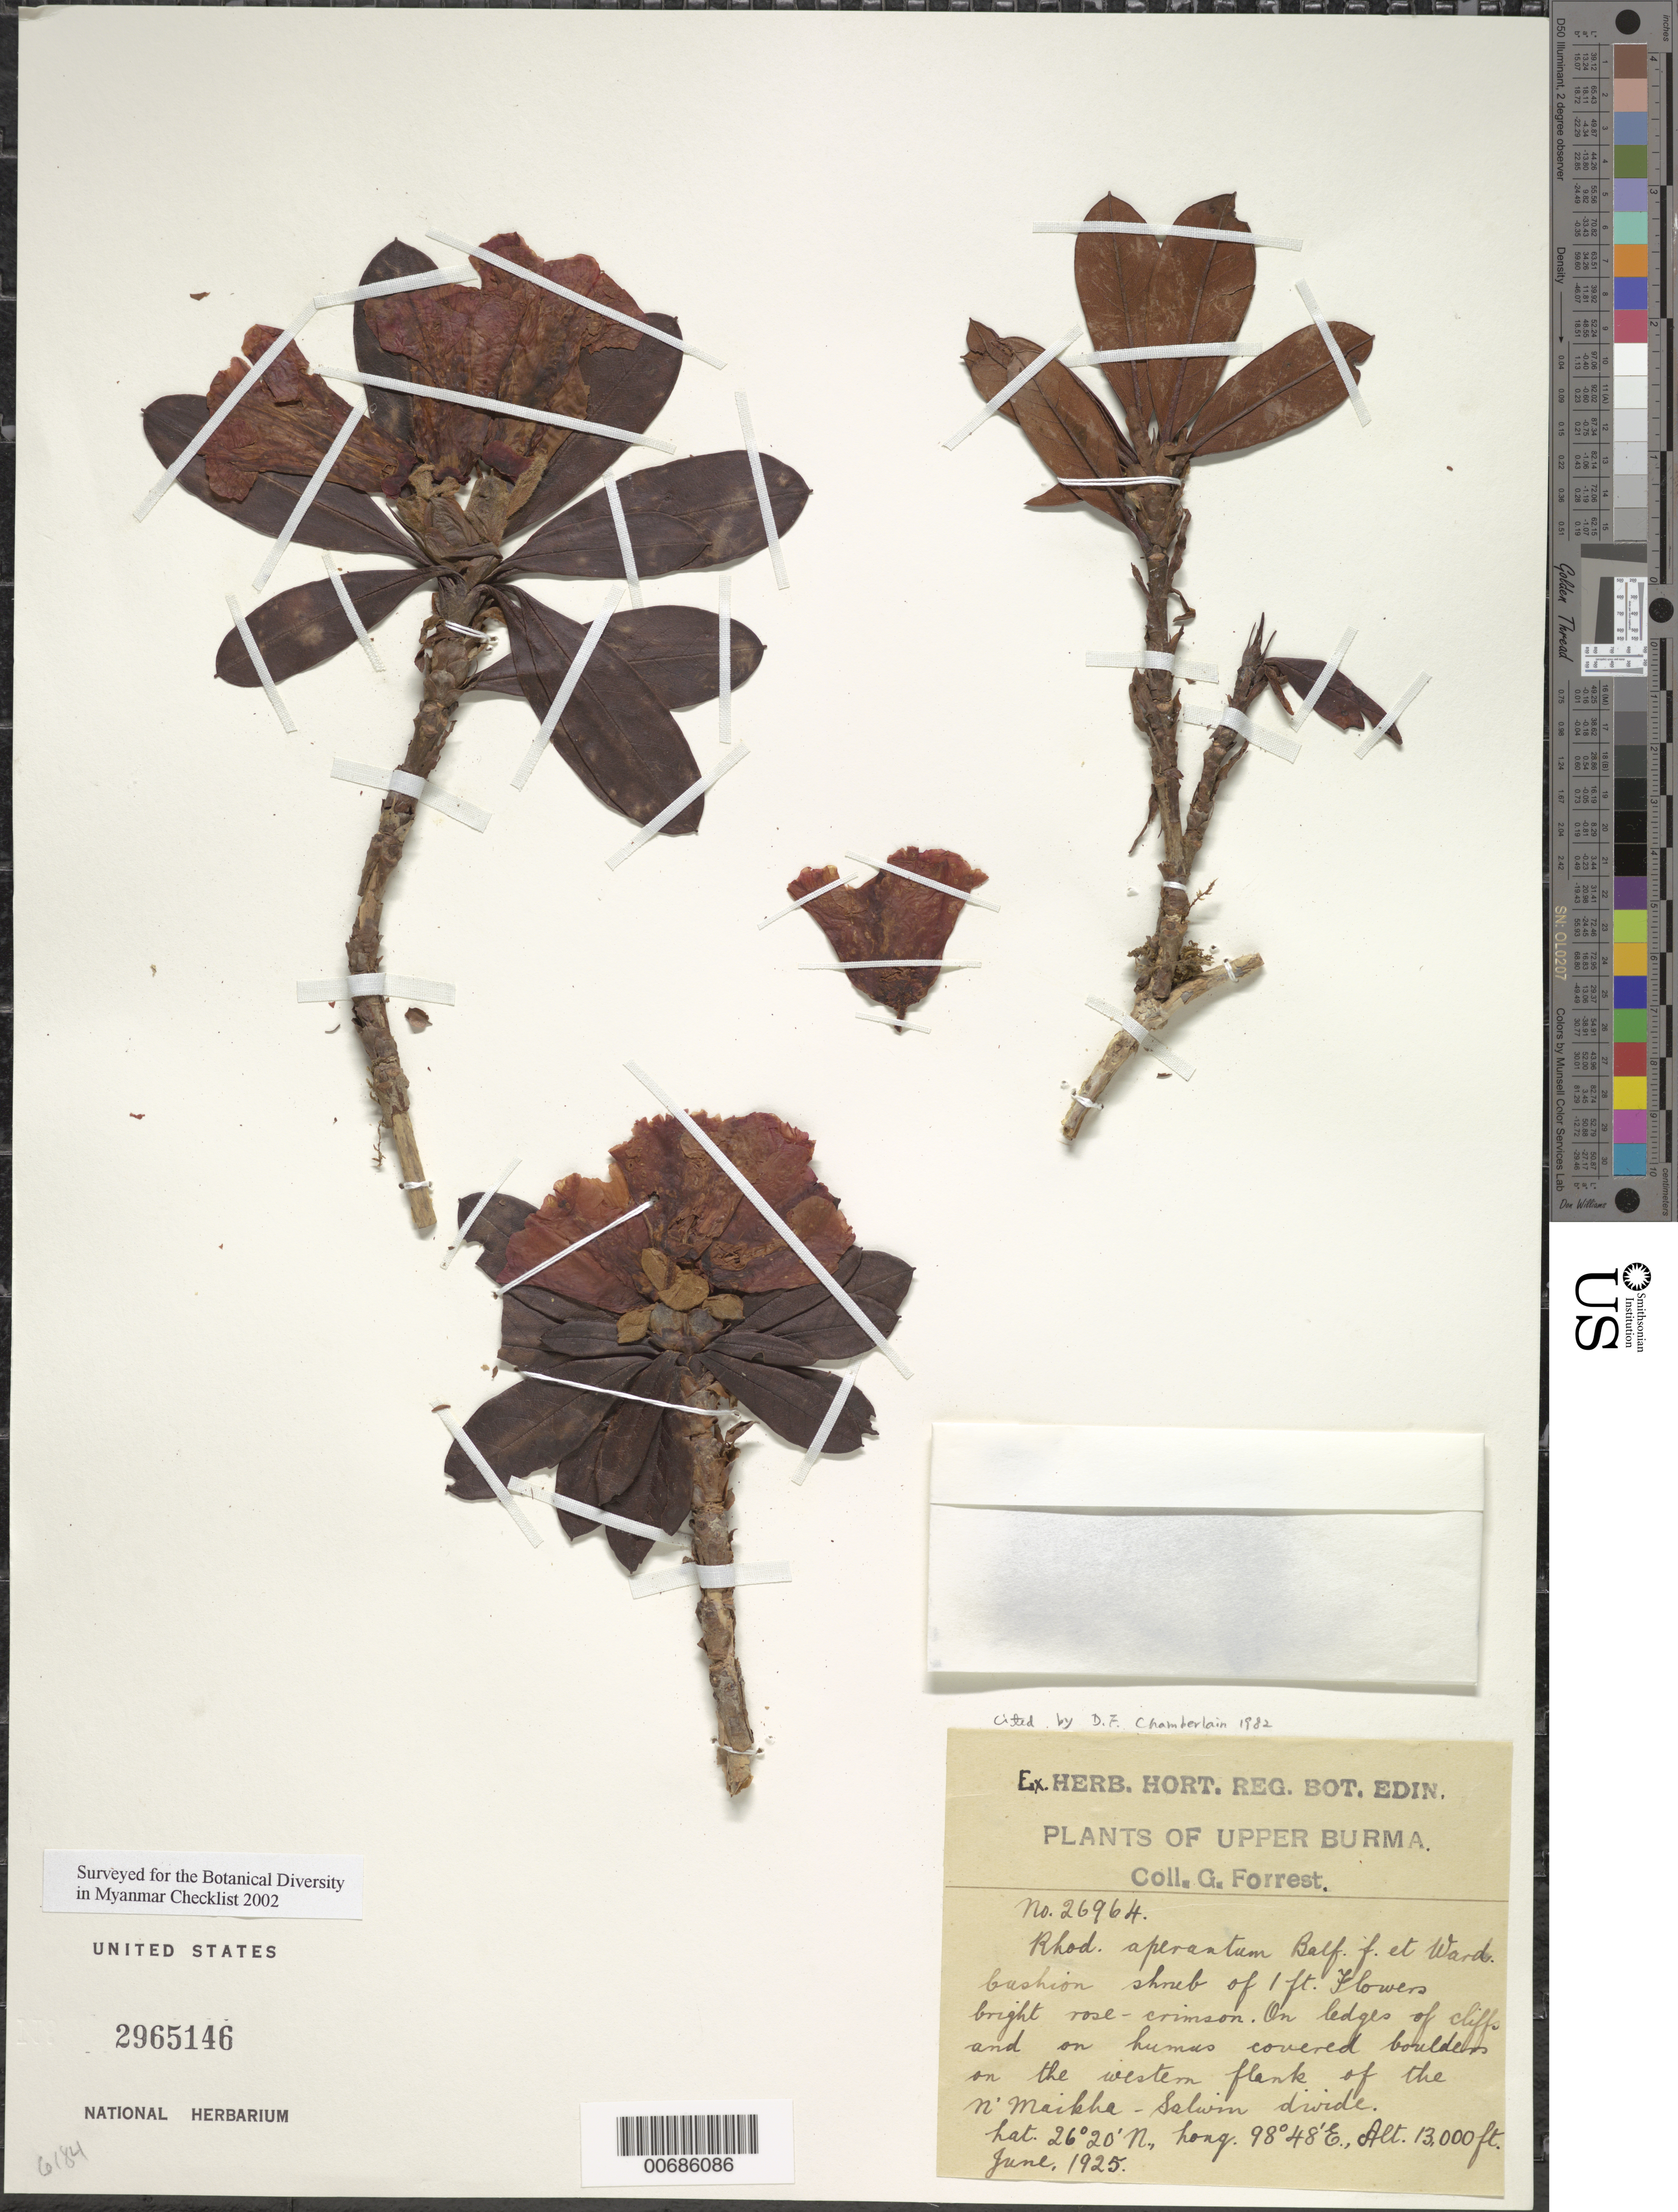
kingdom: Plantae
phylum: Tracheophyta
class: Magnoliopsida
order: Ericales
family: Ericaceae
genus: Rhododendron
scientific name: Rhododendron aperantum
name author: Balf. f. & Ward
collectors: G. Forrest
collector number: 26964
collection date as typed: Jun 1925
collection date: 1925-06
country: Myanmar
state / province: Kachin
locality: N'Maikha-Salwin Divide, W flank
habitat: Ledges of cliffs and humus covered boulders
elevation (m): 3962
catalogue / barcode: US 2965146